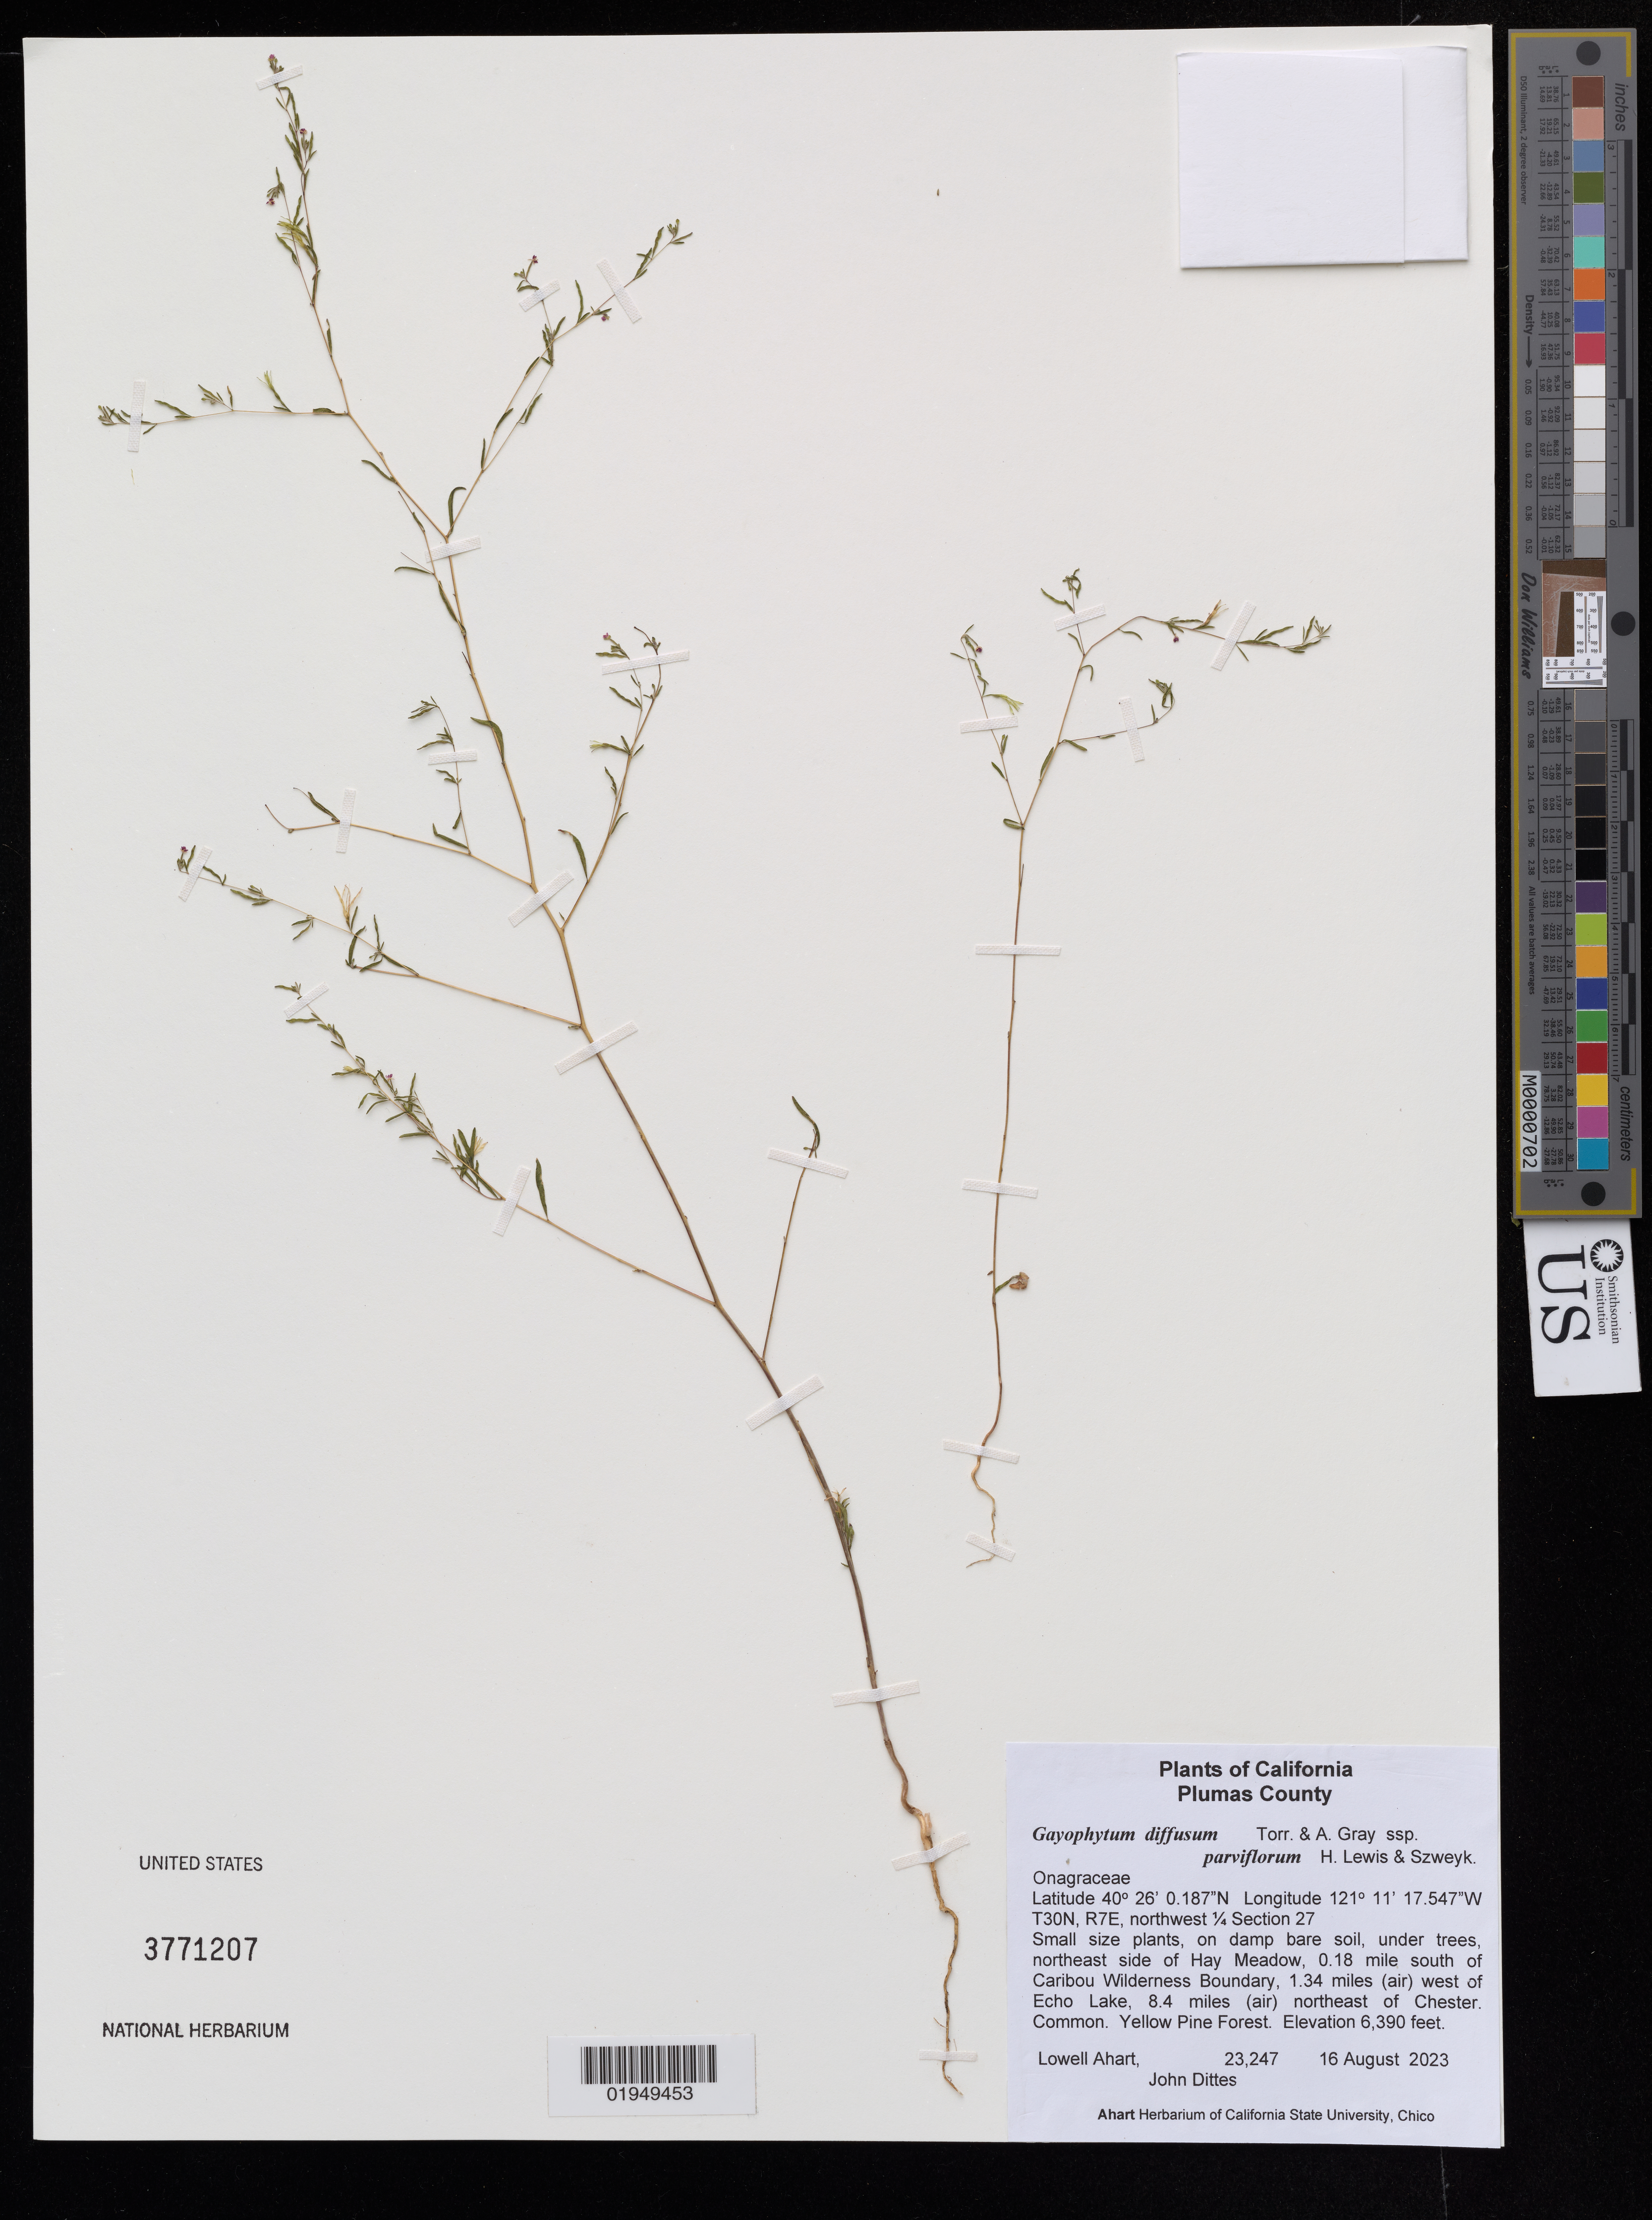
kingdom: Plantae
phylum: Tracheophyta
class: Magnoliopsida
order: Myrtales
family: Onagraceae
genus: Gayophytum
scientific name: Gayophytum diffusum subsp. parviflorum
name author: F. H. Lewis & Szweyk.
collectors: L. Ahart & J. Dittes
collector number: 23247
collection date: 2023-08-16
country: United States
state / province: California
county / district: Plumas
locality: NE side of Hay Meadow, 0.18 mile S of Caribou Wilderness Boundary, 1.345 miles (air) W of Echo Lake, 8.4 miles (air) NE of Chester.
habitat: Yellow pine forest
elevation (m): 1352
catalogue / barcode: US 3771207